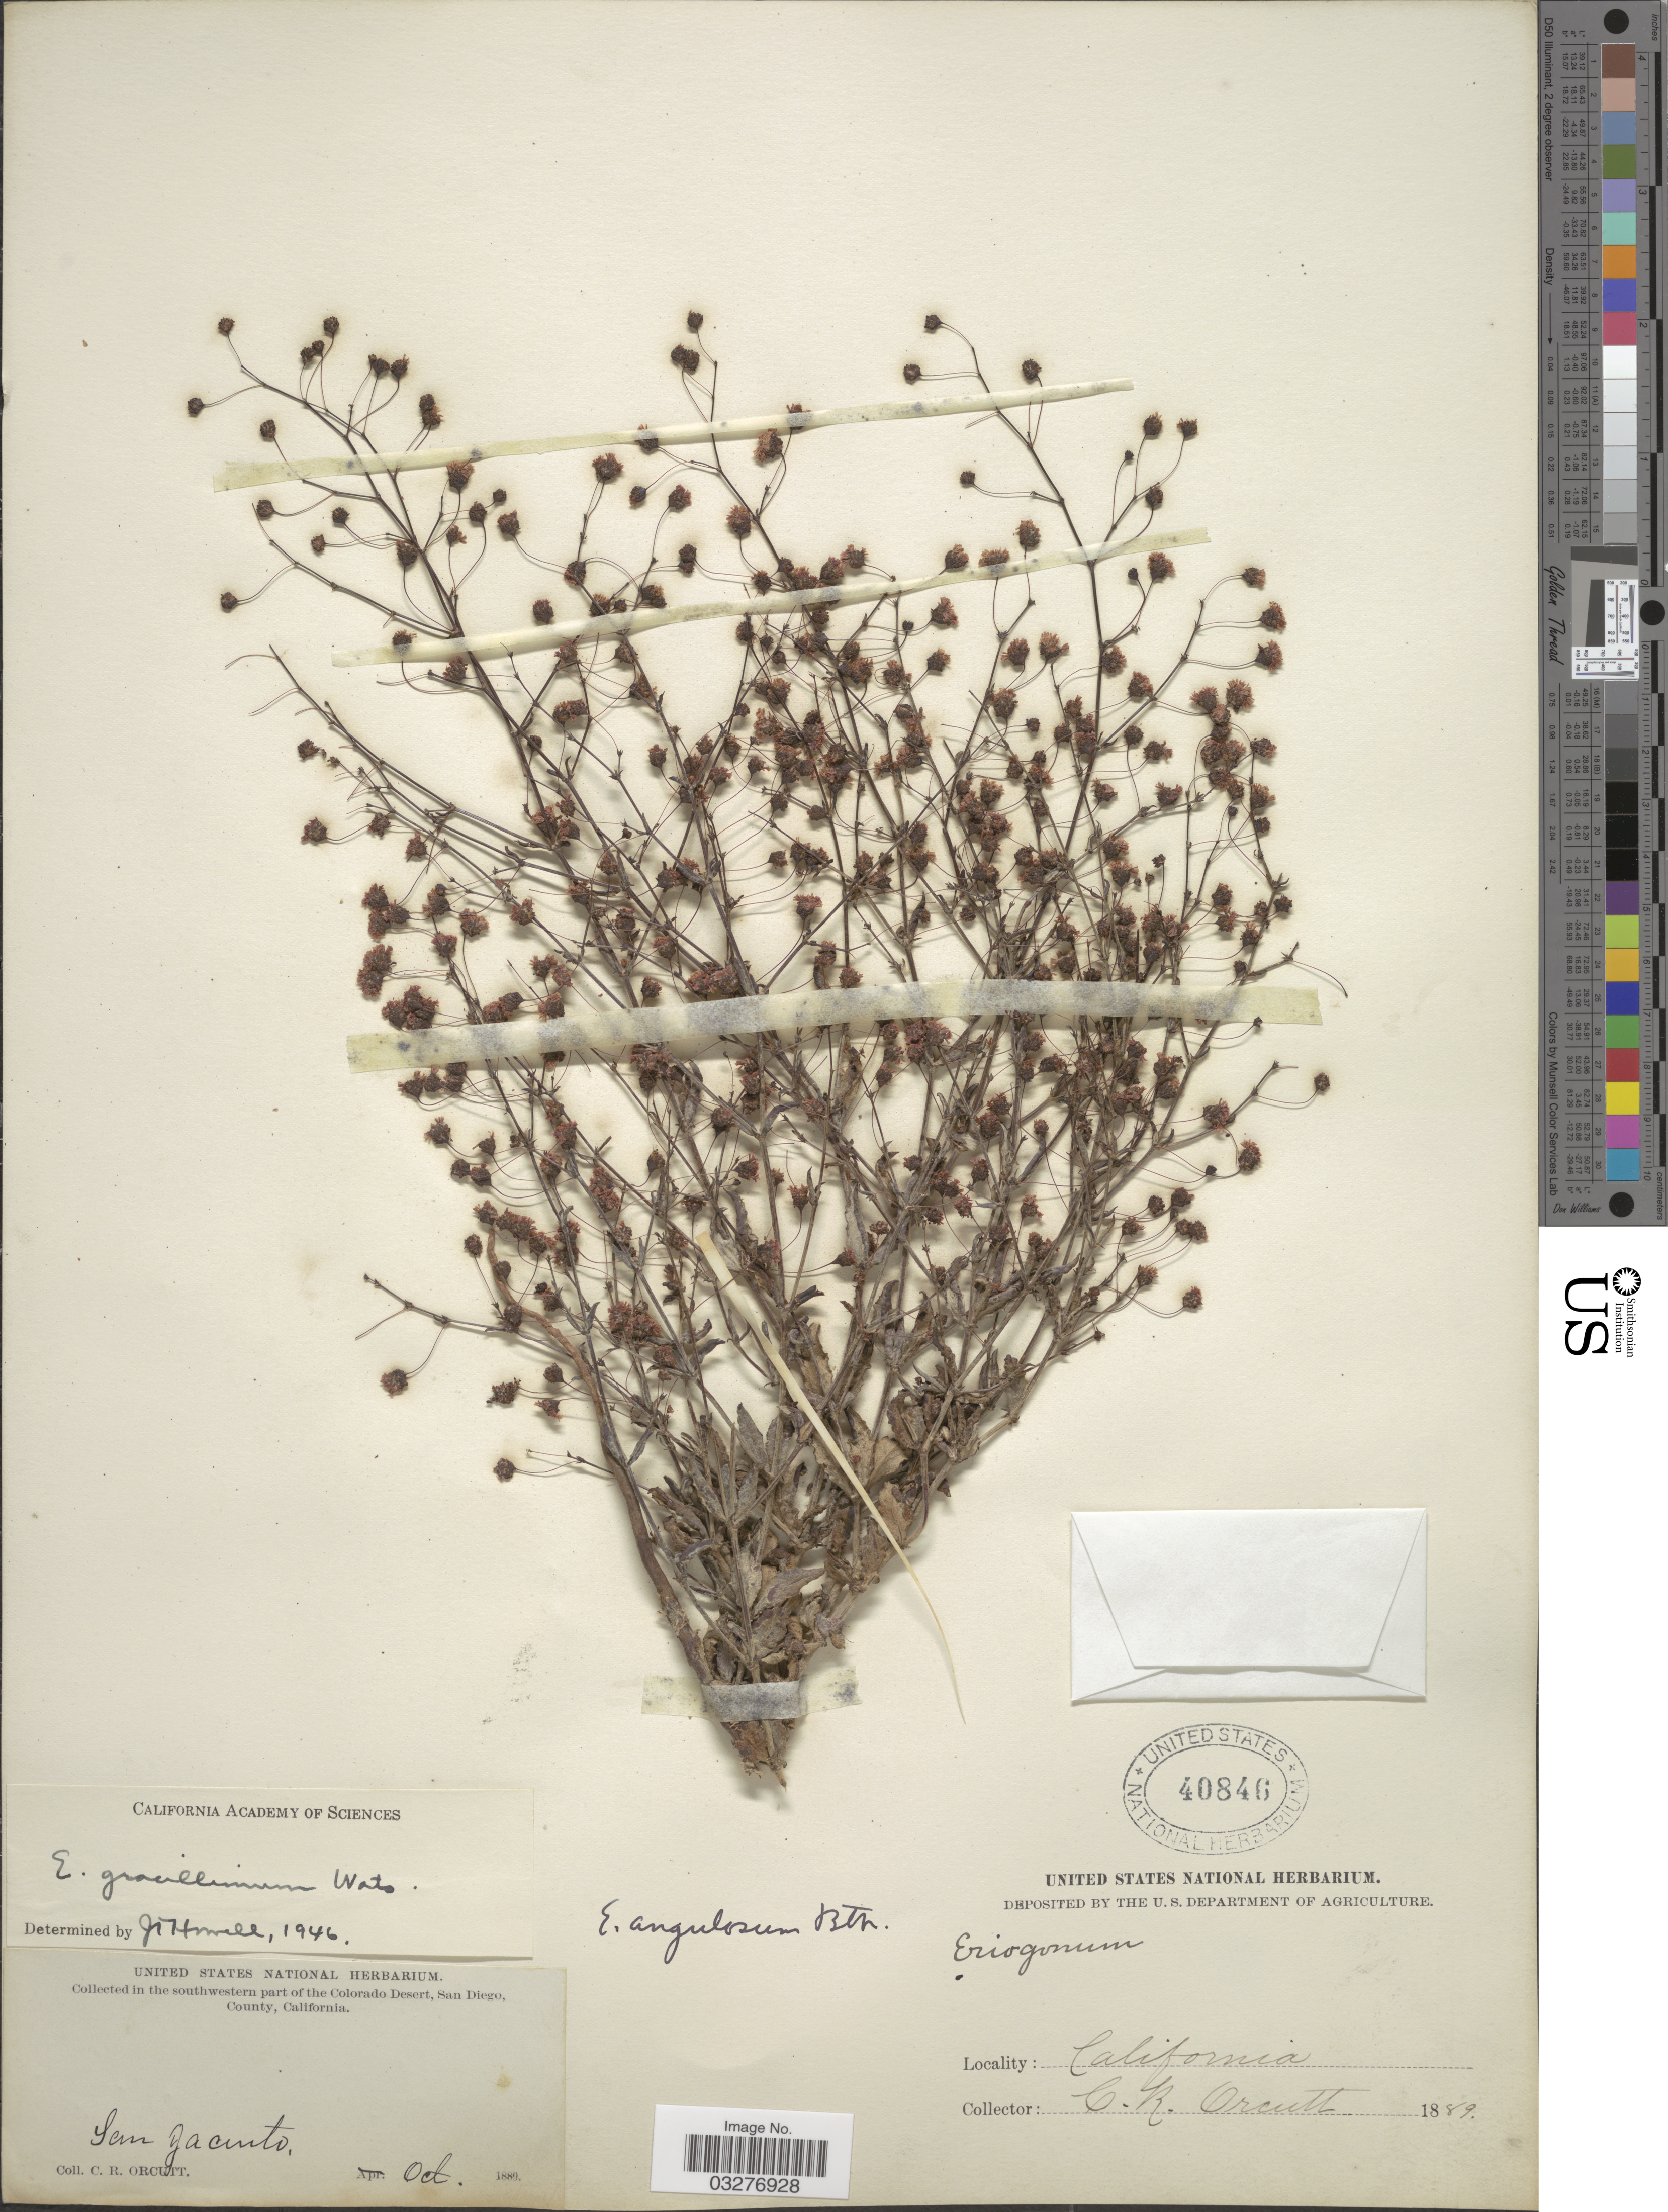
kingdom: Plantae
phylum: Tracheophyta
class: Magnoliopsida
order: Caryophyllales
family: Polygonaceae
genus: Eriogonum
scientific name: Eriogonum gracillimum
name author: S. Watson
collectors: C. R. Orcutt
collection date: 1889-10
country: United States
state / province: California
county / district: San Diego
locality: In the southwestern part of the Colorado Desert, San Diego County. San Jacinto.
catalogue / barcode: US 40846